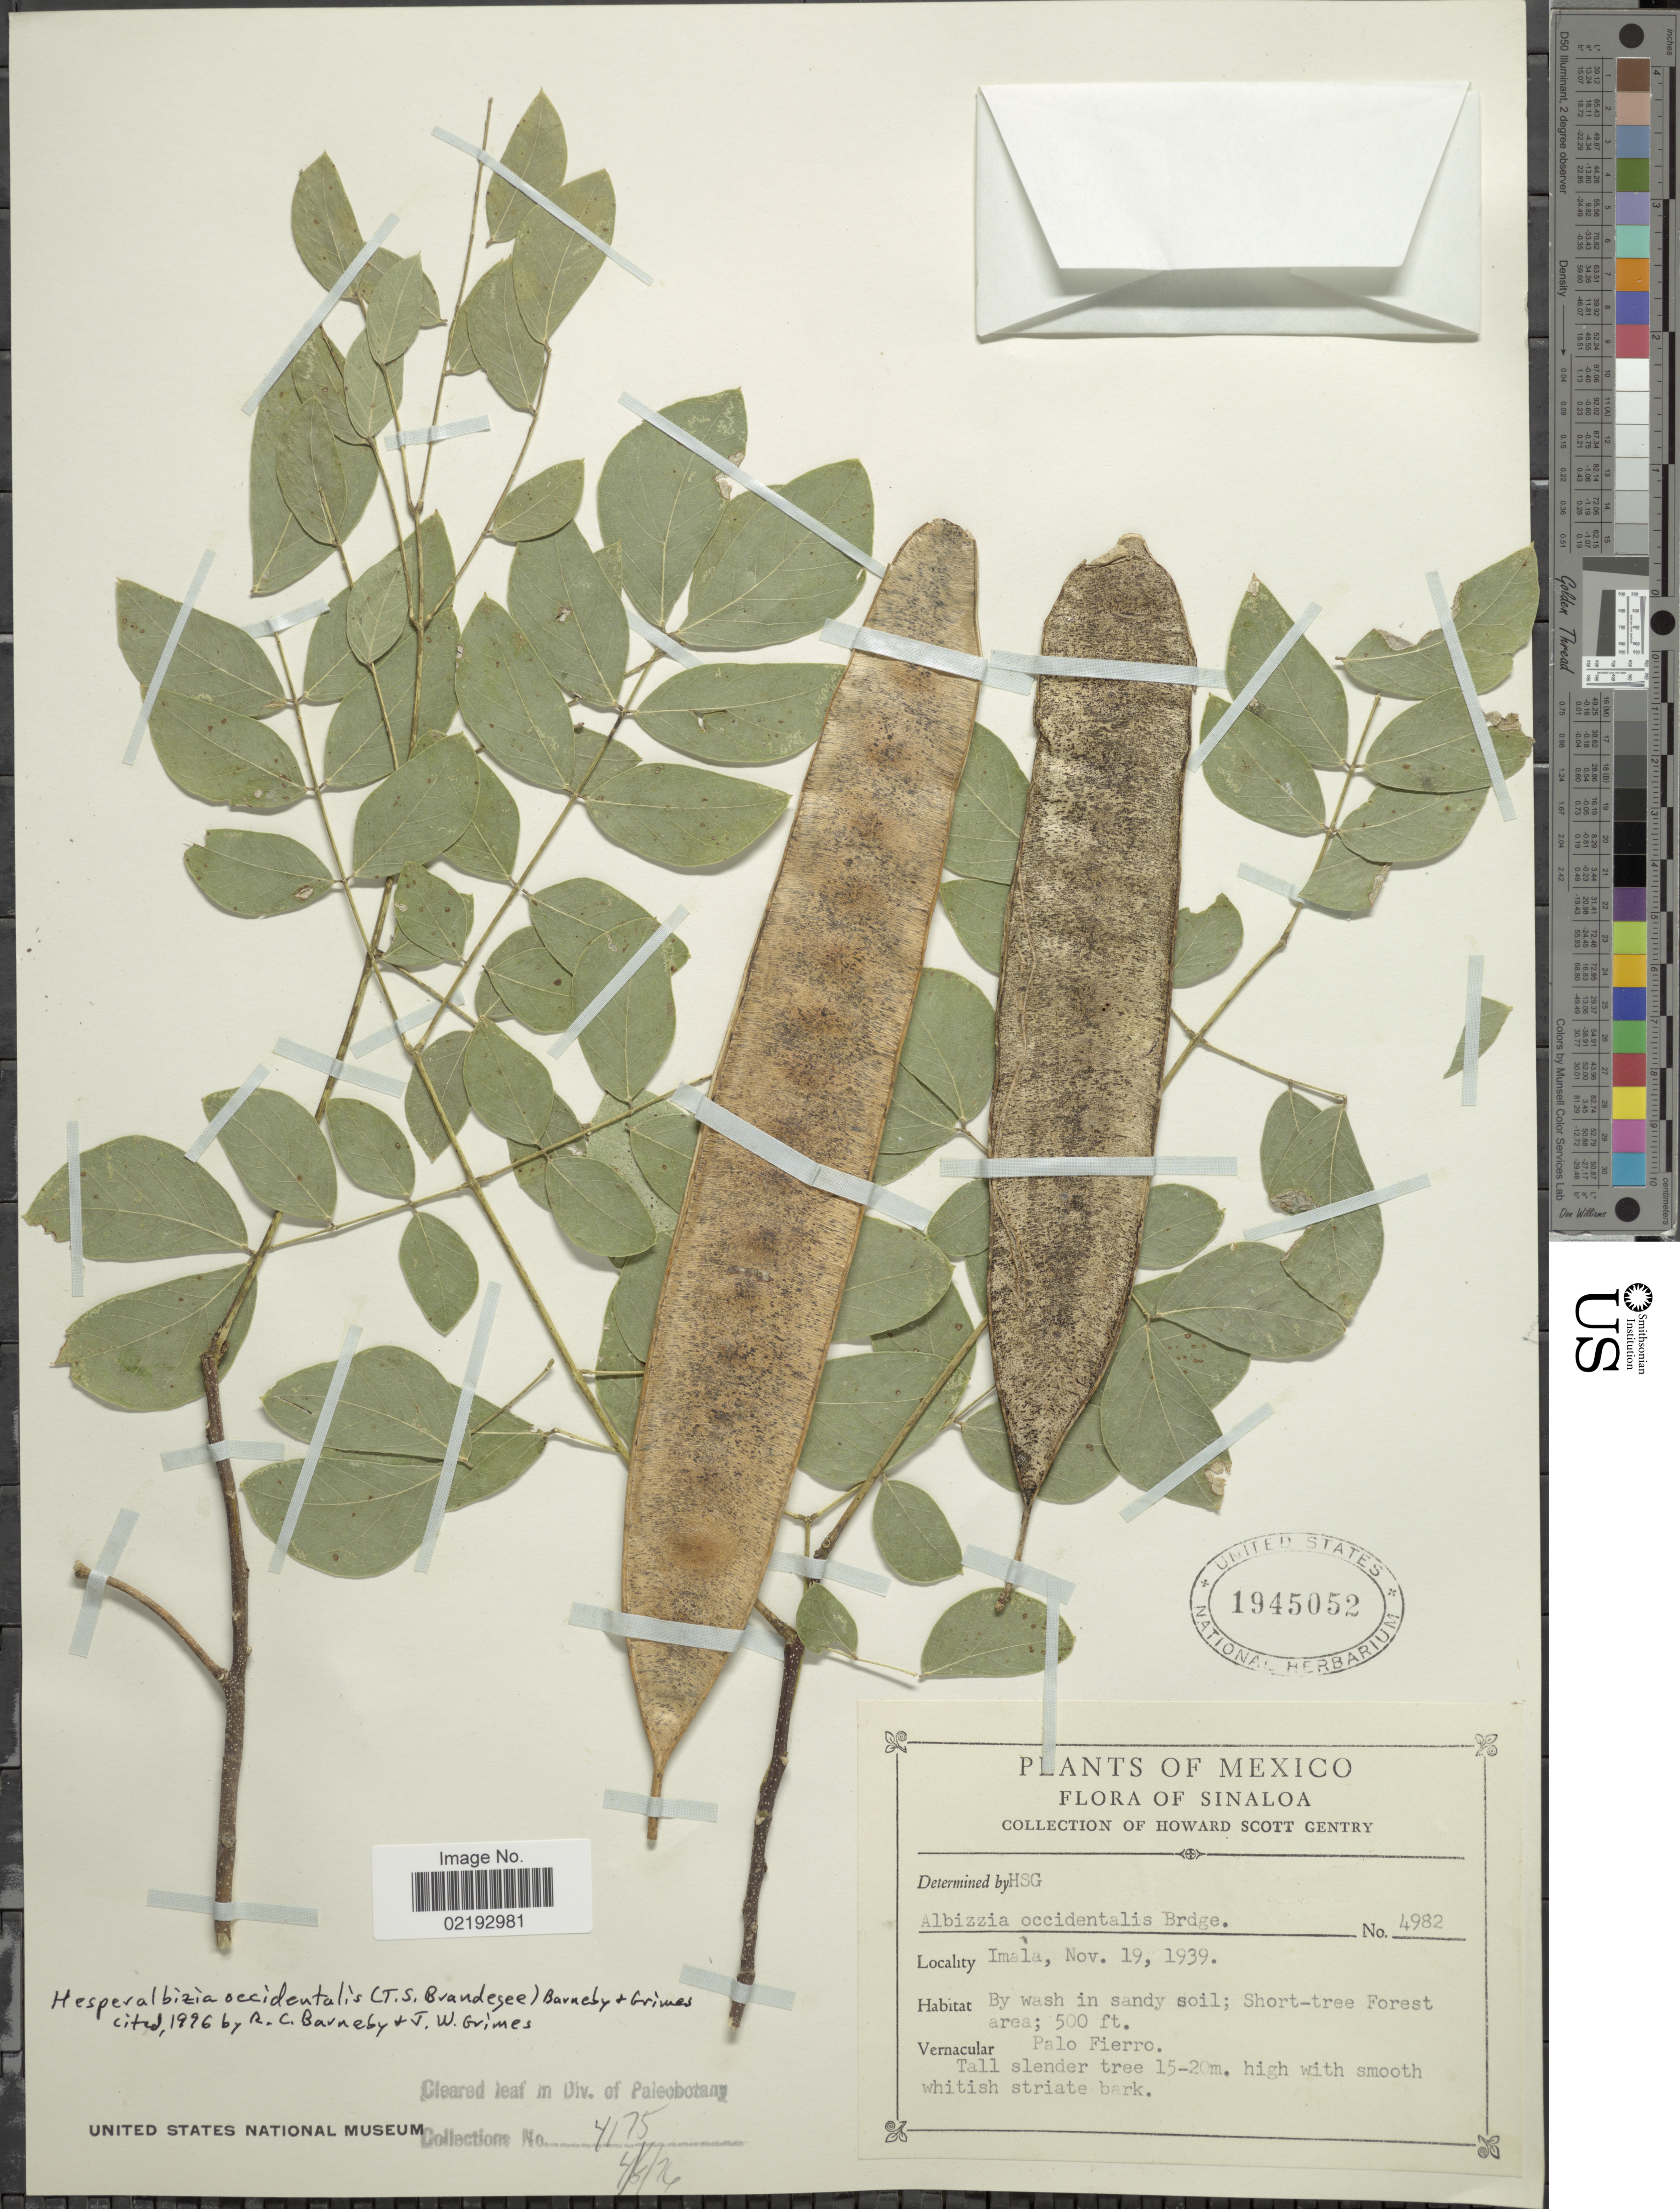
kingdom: Plantae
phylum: Tracheophyta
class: Magnoliopsida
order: Fabales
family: Fabaceae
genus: Hesperalbizia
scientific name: Hesperalbizia occidentalis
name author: (Brandegee) Barneby & J.W. Grimes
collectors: H. S. Gentry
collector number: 4982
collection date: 1939-11-19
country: Mexico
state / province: Sinaloa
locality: Imala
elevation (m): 152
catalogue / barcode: US 1945052